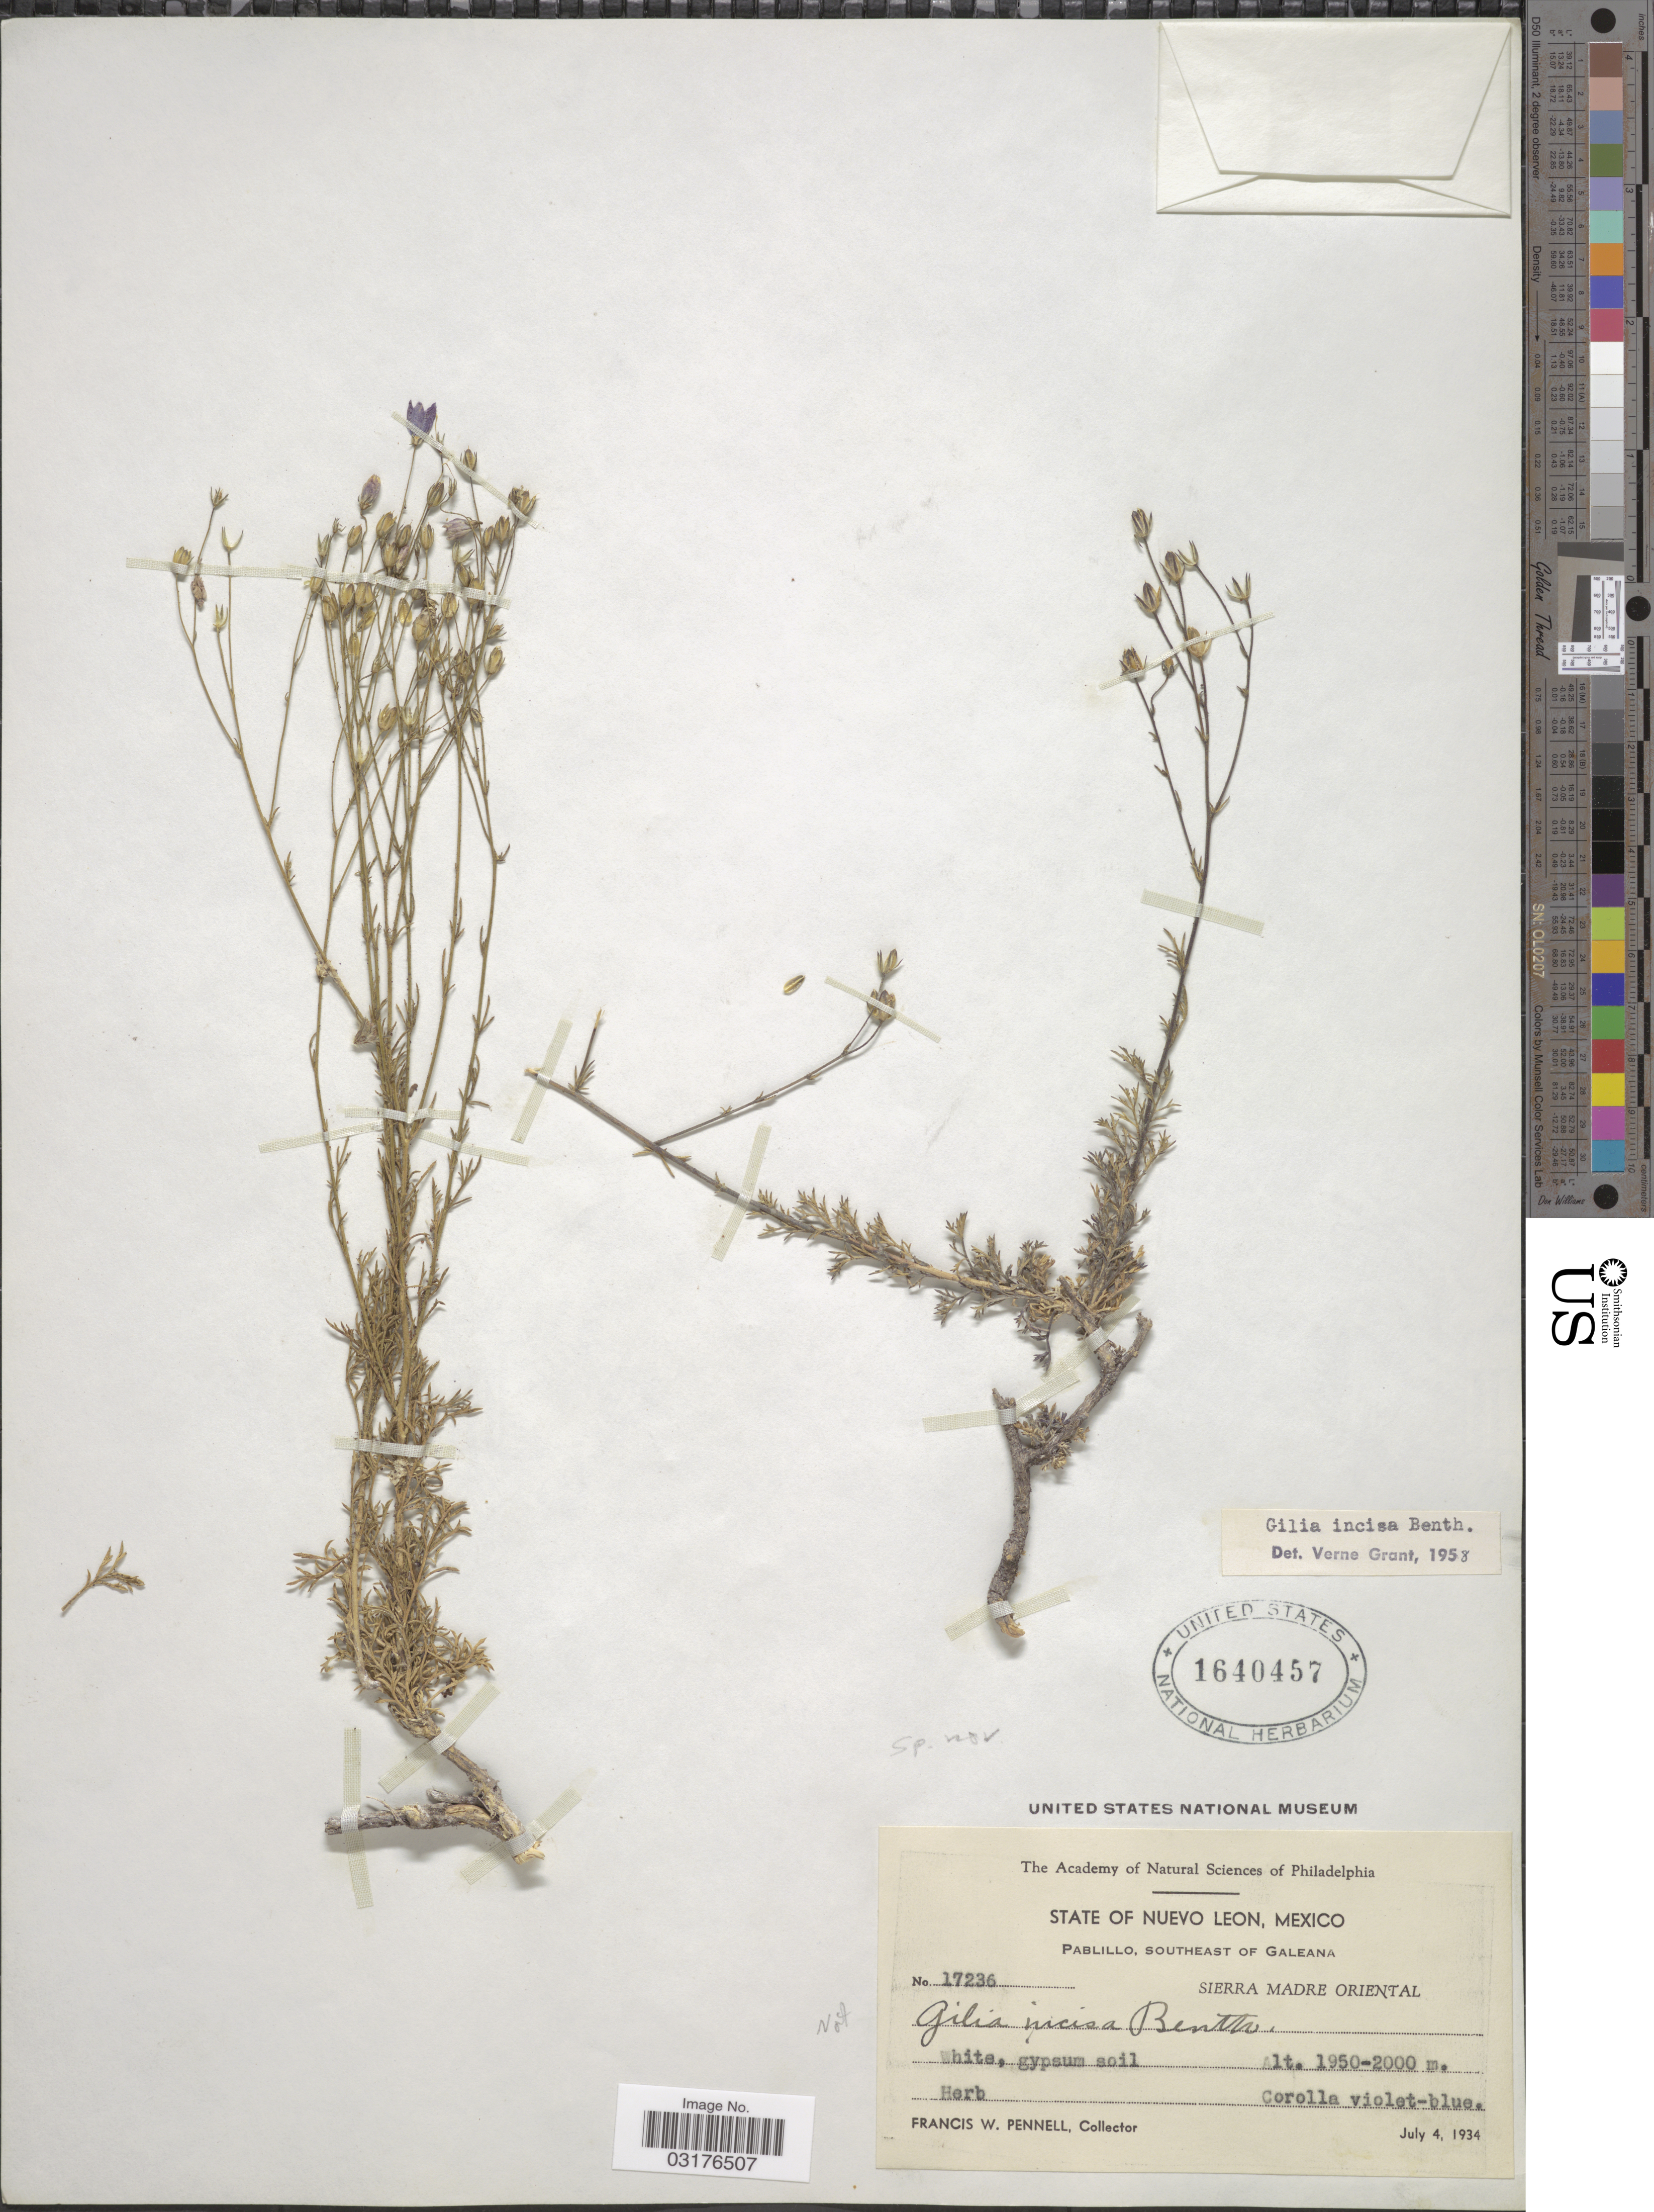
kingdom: Plantae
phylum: Tracheophyta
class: Magnoliopsida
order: Ericales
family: Polemoniaceae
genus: Giliastrum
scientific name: Giliastrum sp.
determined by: Strong, Mark T., (BOT), Smithsonian Institution - National Museum of Natural History (UNITED STATES)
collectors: F. W. Pennell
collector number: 17236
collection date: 1934-07-04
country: Mexico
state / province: Nuevo León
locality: Pablillo, southeast of Galeana. Sierra Madre Oriental.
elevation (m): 1950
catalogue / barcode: US 1640457